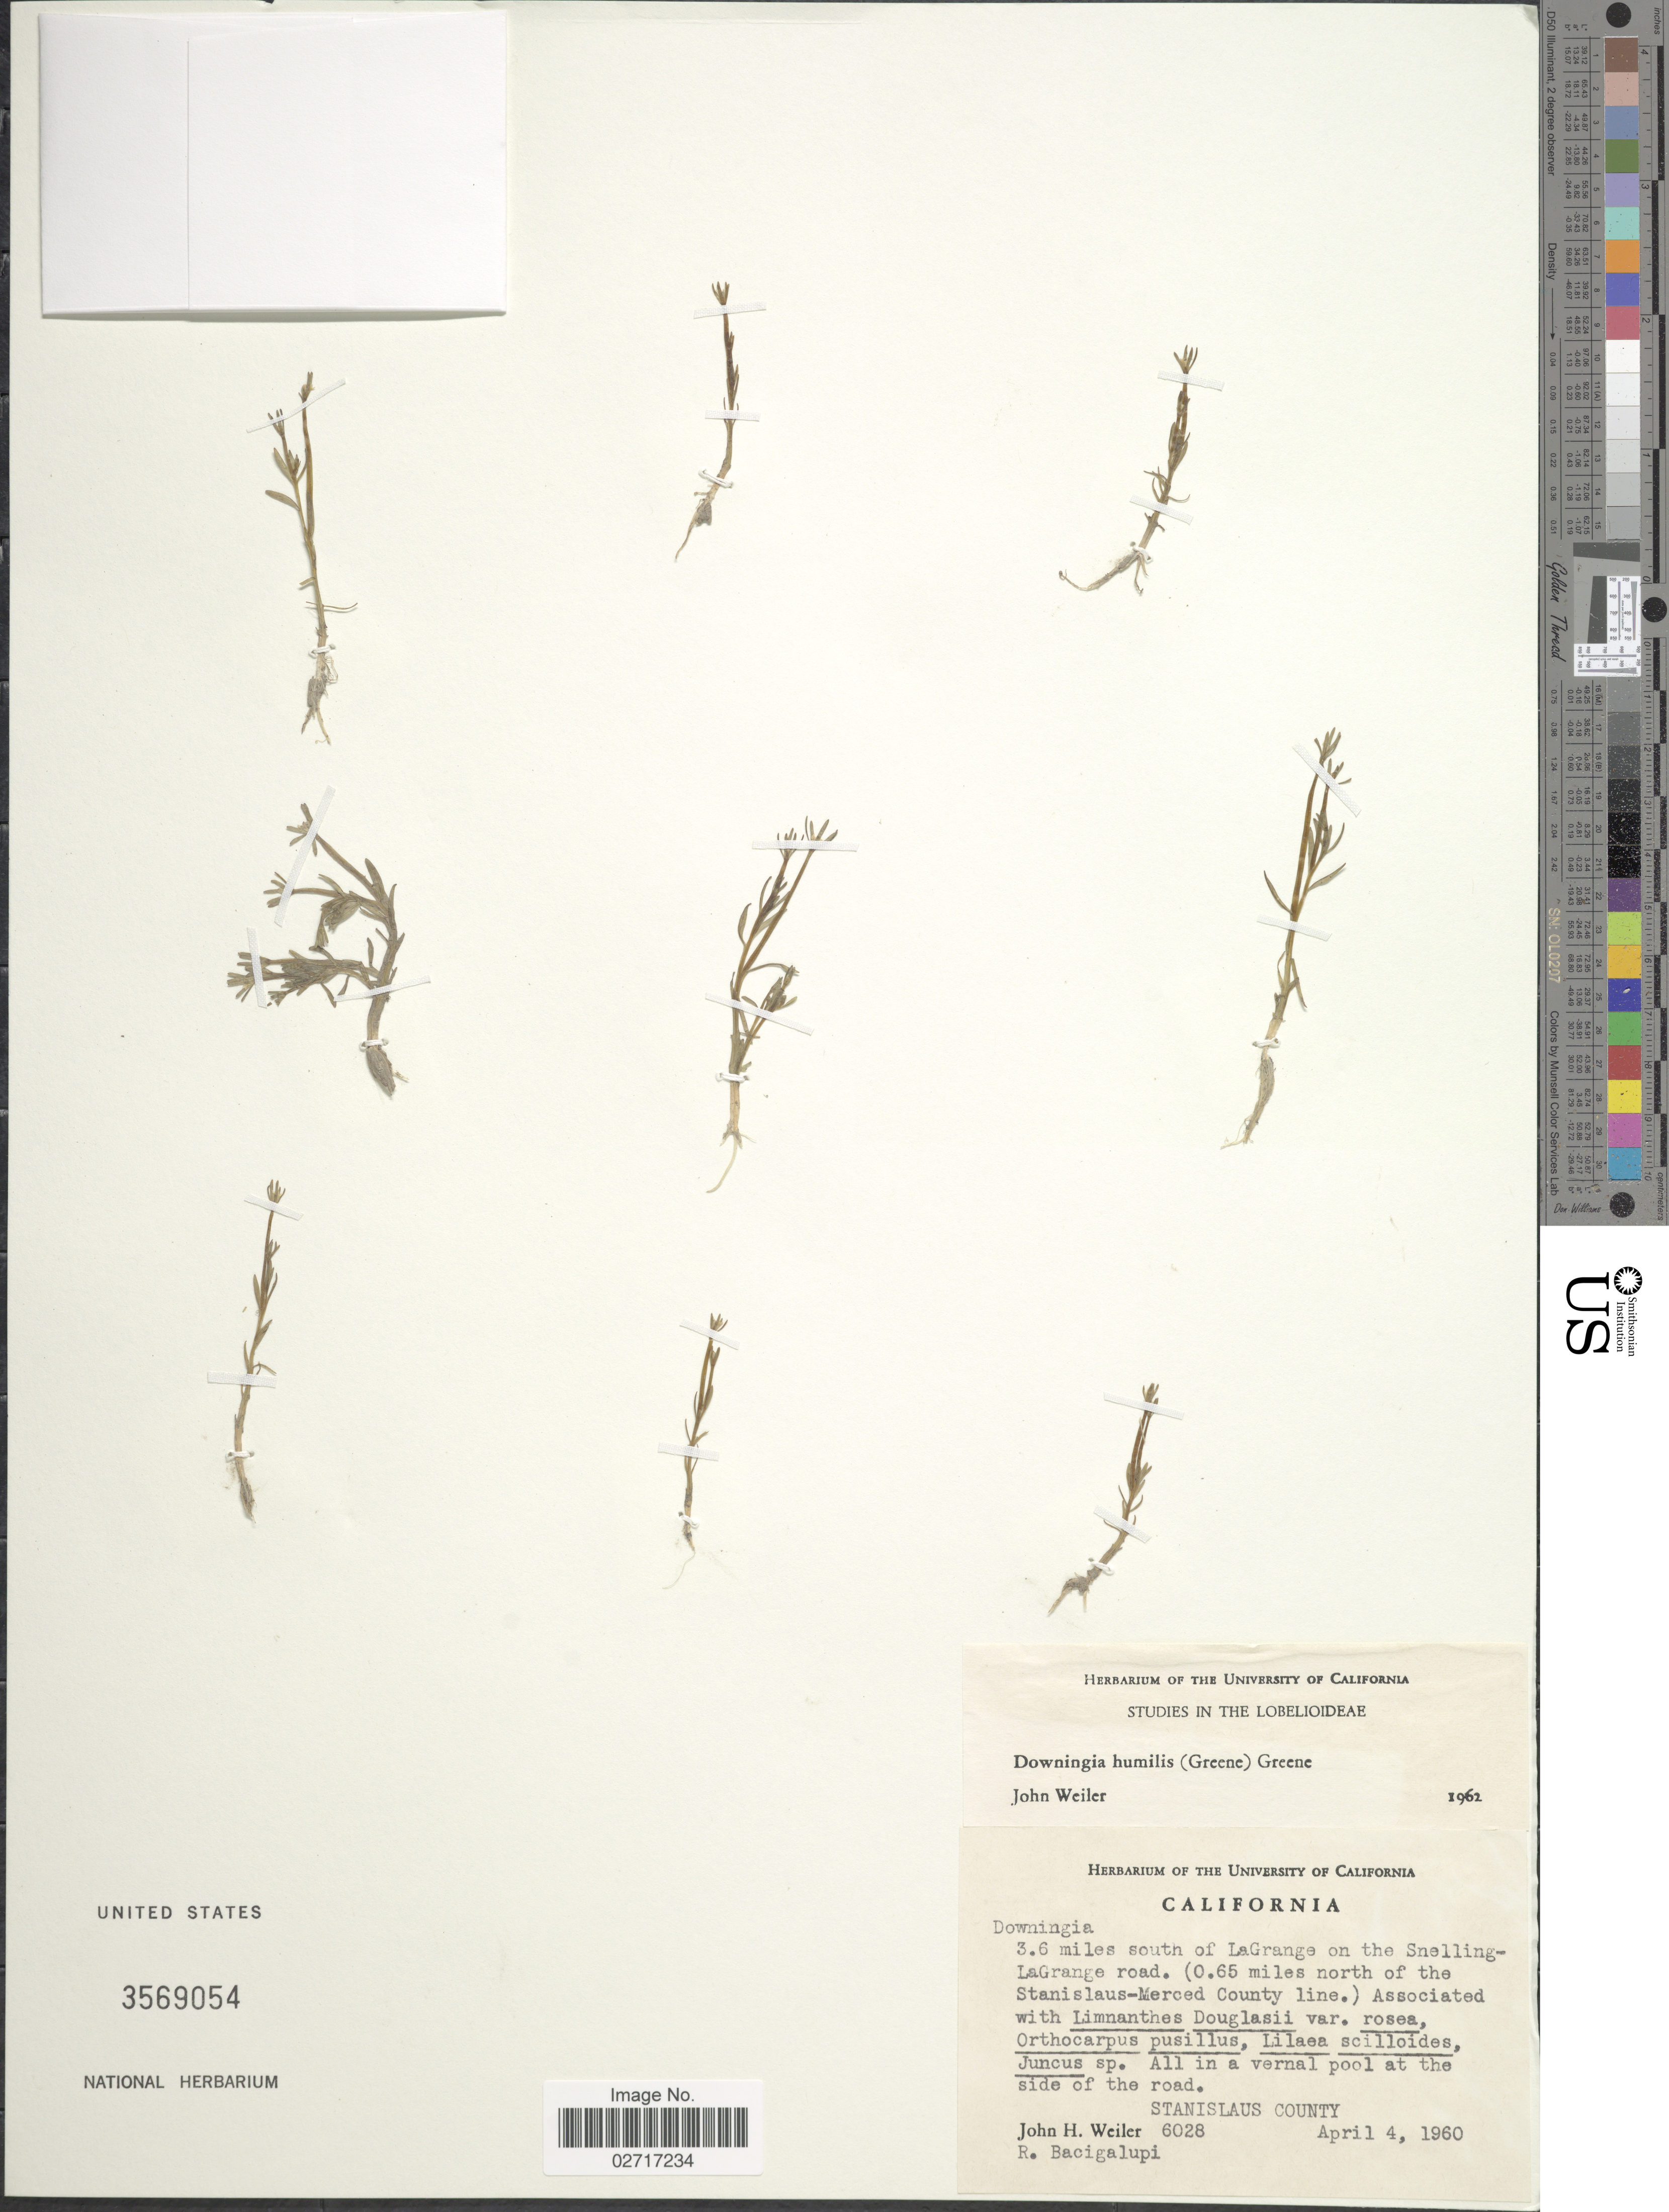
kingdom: Plantae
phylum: Tracheophyta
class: Magnoliopsida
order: Asterales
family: Campanulaceae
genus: Downingia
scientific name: Downingia humilis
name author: (S.W. Greene) Rattan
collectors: J. H. Weiler & R. Bacigalupi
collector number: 6028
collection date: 1960-04-04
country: United States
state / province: California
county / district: Stanislaus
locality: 3.6 miles south of LaGrange on the Snelling-LaGrange road. (0.65 miles north of the Stanislaus-Merced County line). Stanislaus County.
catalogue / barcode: US 3569054